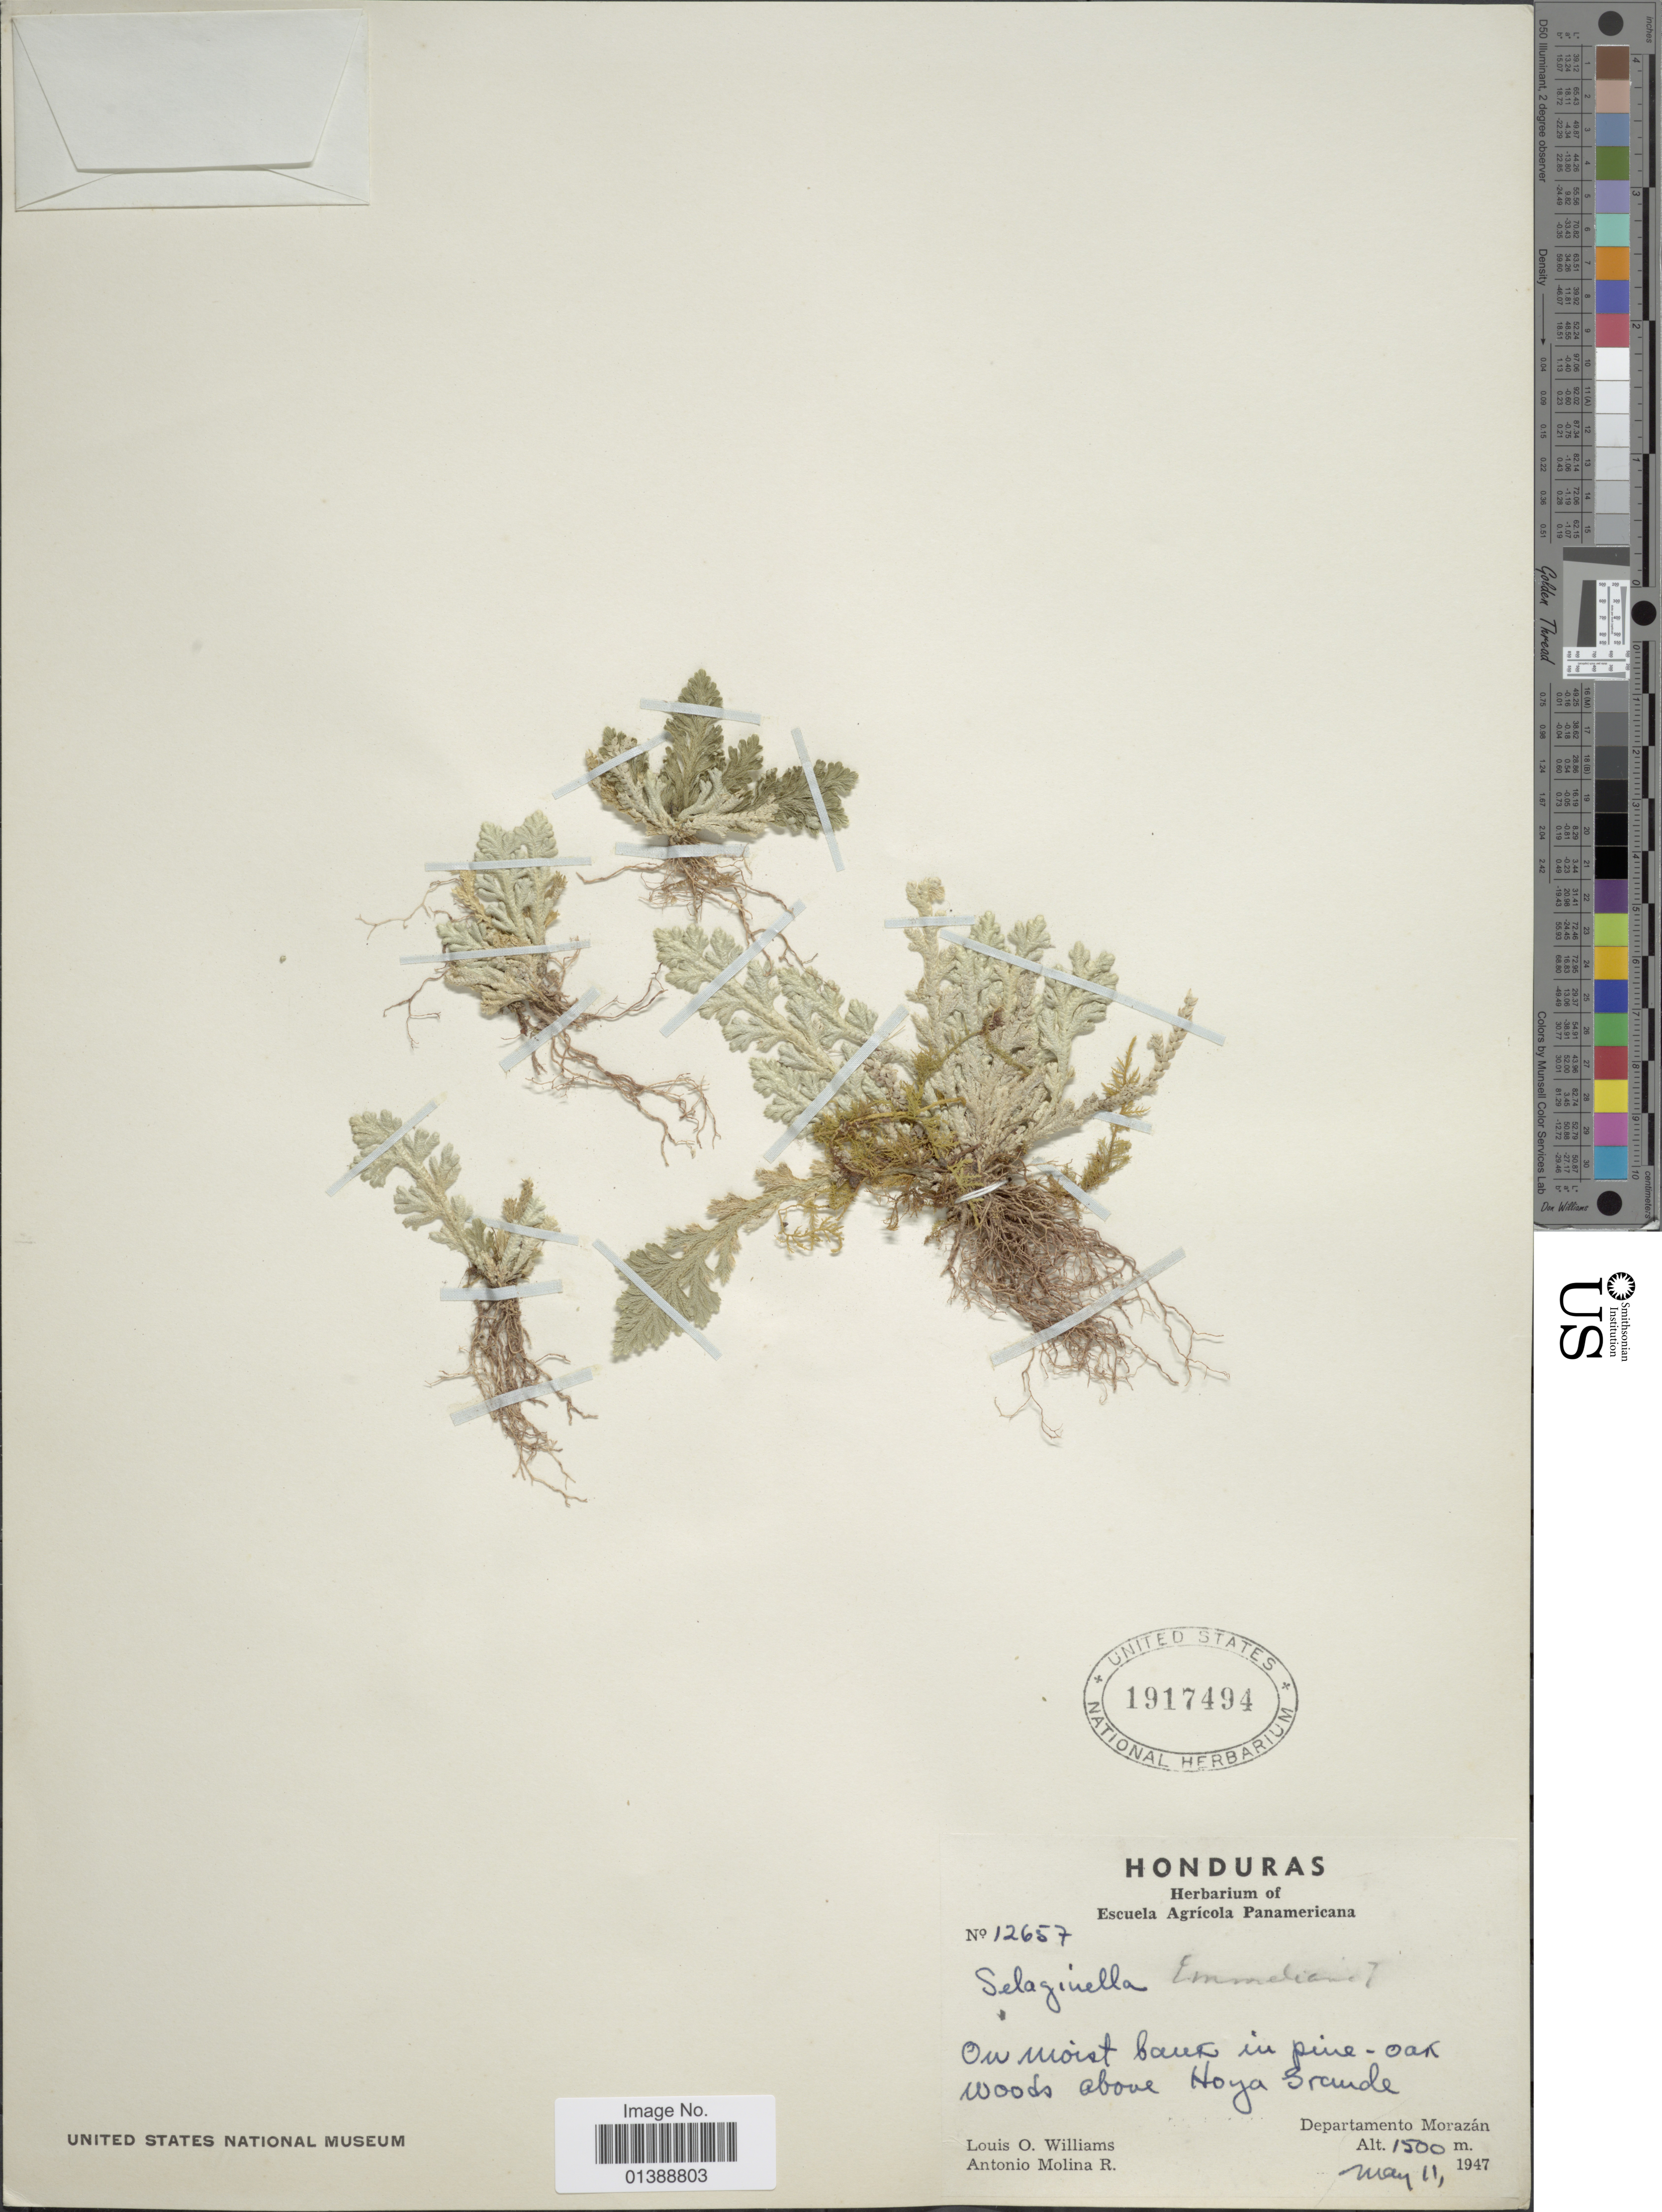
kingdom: Plantae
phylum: Tracheophyta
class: Lycopodiopsida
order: Selaginellales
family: Selaginellaceae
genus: Selaginella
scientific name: Selaginella pallescens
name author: (C. Presl) Spring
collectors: L. O. Williams & A. Molina R.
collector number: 12657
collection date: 1947-05-11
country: Honduras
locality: Woods above Hoya Grande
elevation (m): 1500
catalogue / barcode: US 1917494